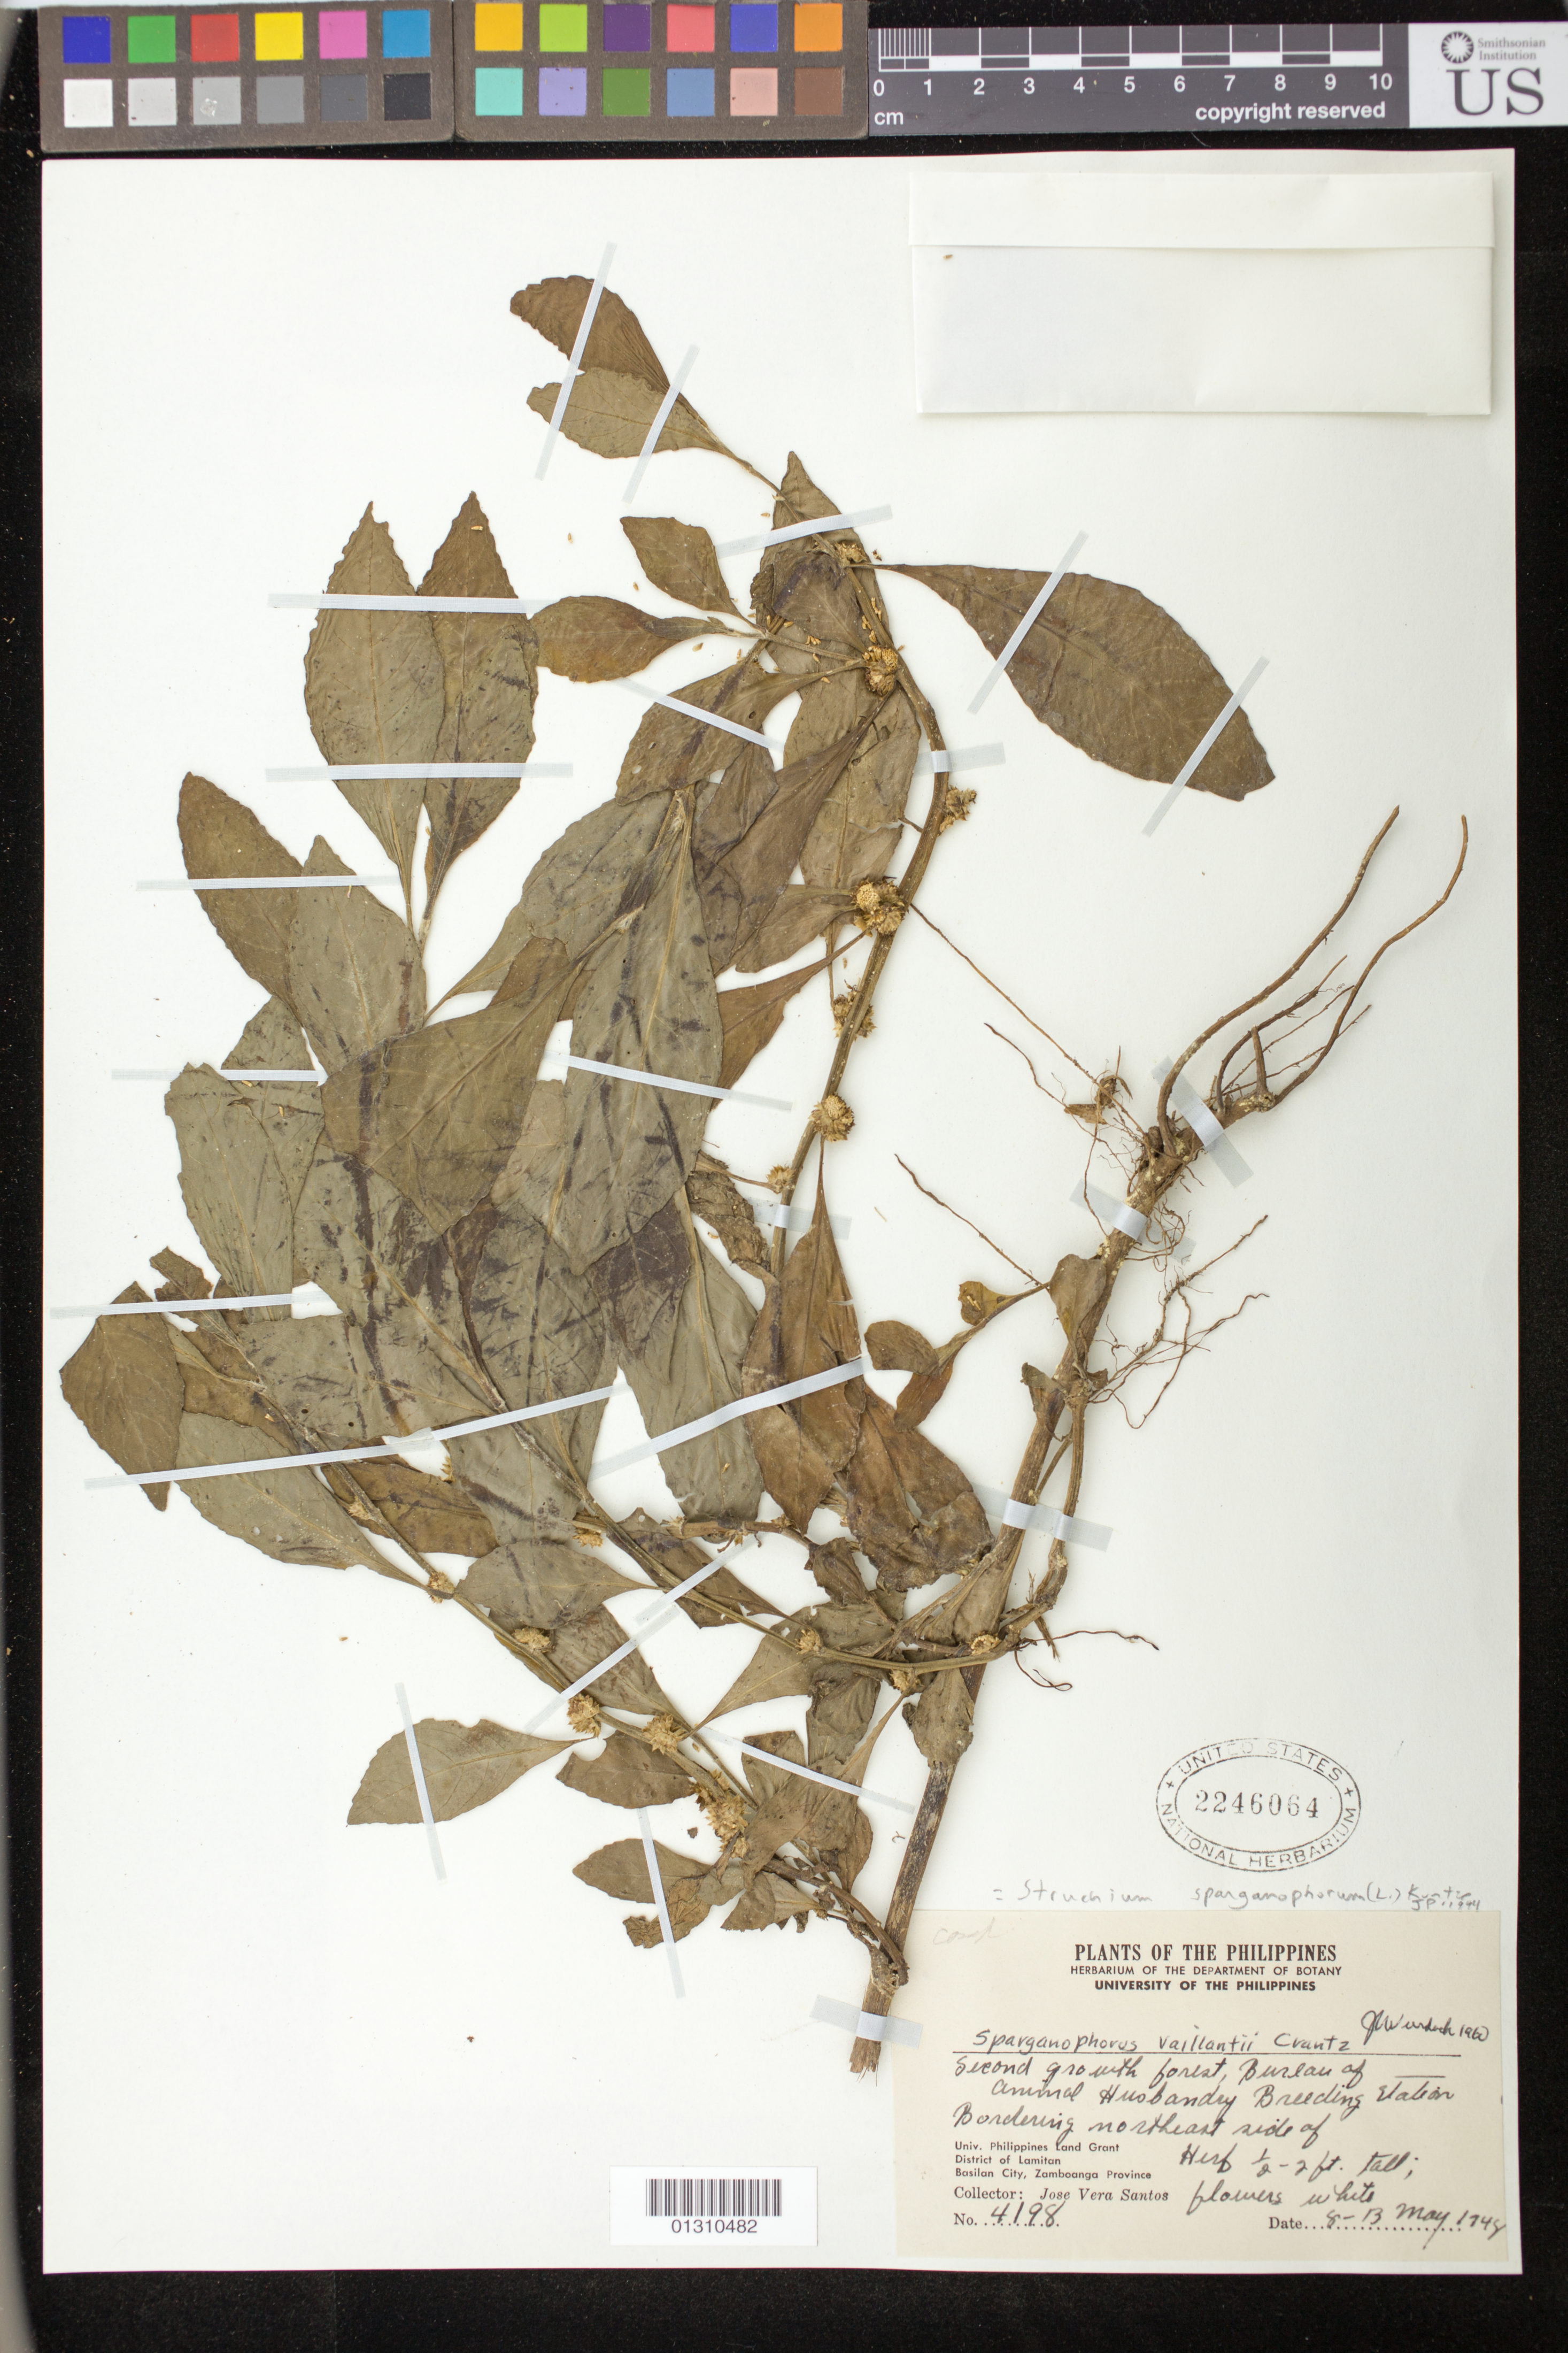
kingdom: Plantae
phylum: Tracheophyta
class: Magnoliopsida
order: Asterales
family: Asteraceae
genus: Struchium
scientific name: Struchium sparganophorum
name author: (L.) Kuntze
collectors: J. Vera Santos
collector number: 4198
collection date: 1944-05-08/1944-05-13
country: Philippines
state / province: Zamboanga Peninsula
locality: Bureau of Animal Husbandry Breeding Station; Bordering northeast side of Univ. Philippines Land Grant, District of Lamitan, Basilan City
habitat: Second growth forest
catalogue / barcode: US 2246064